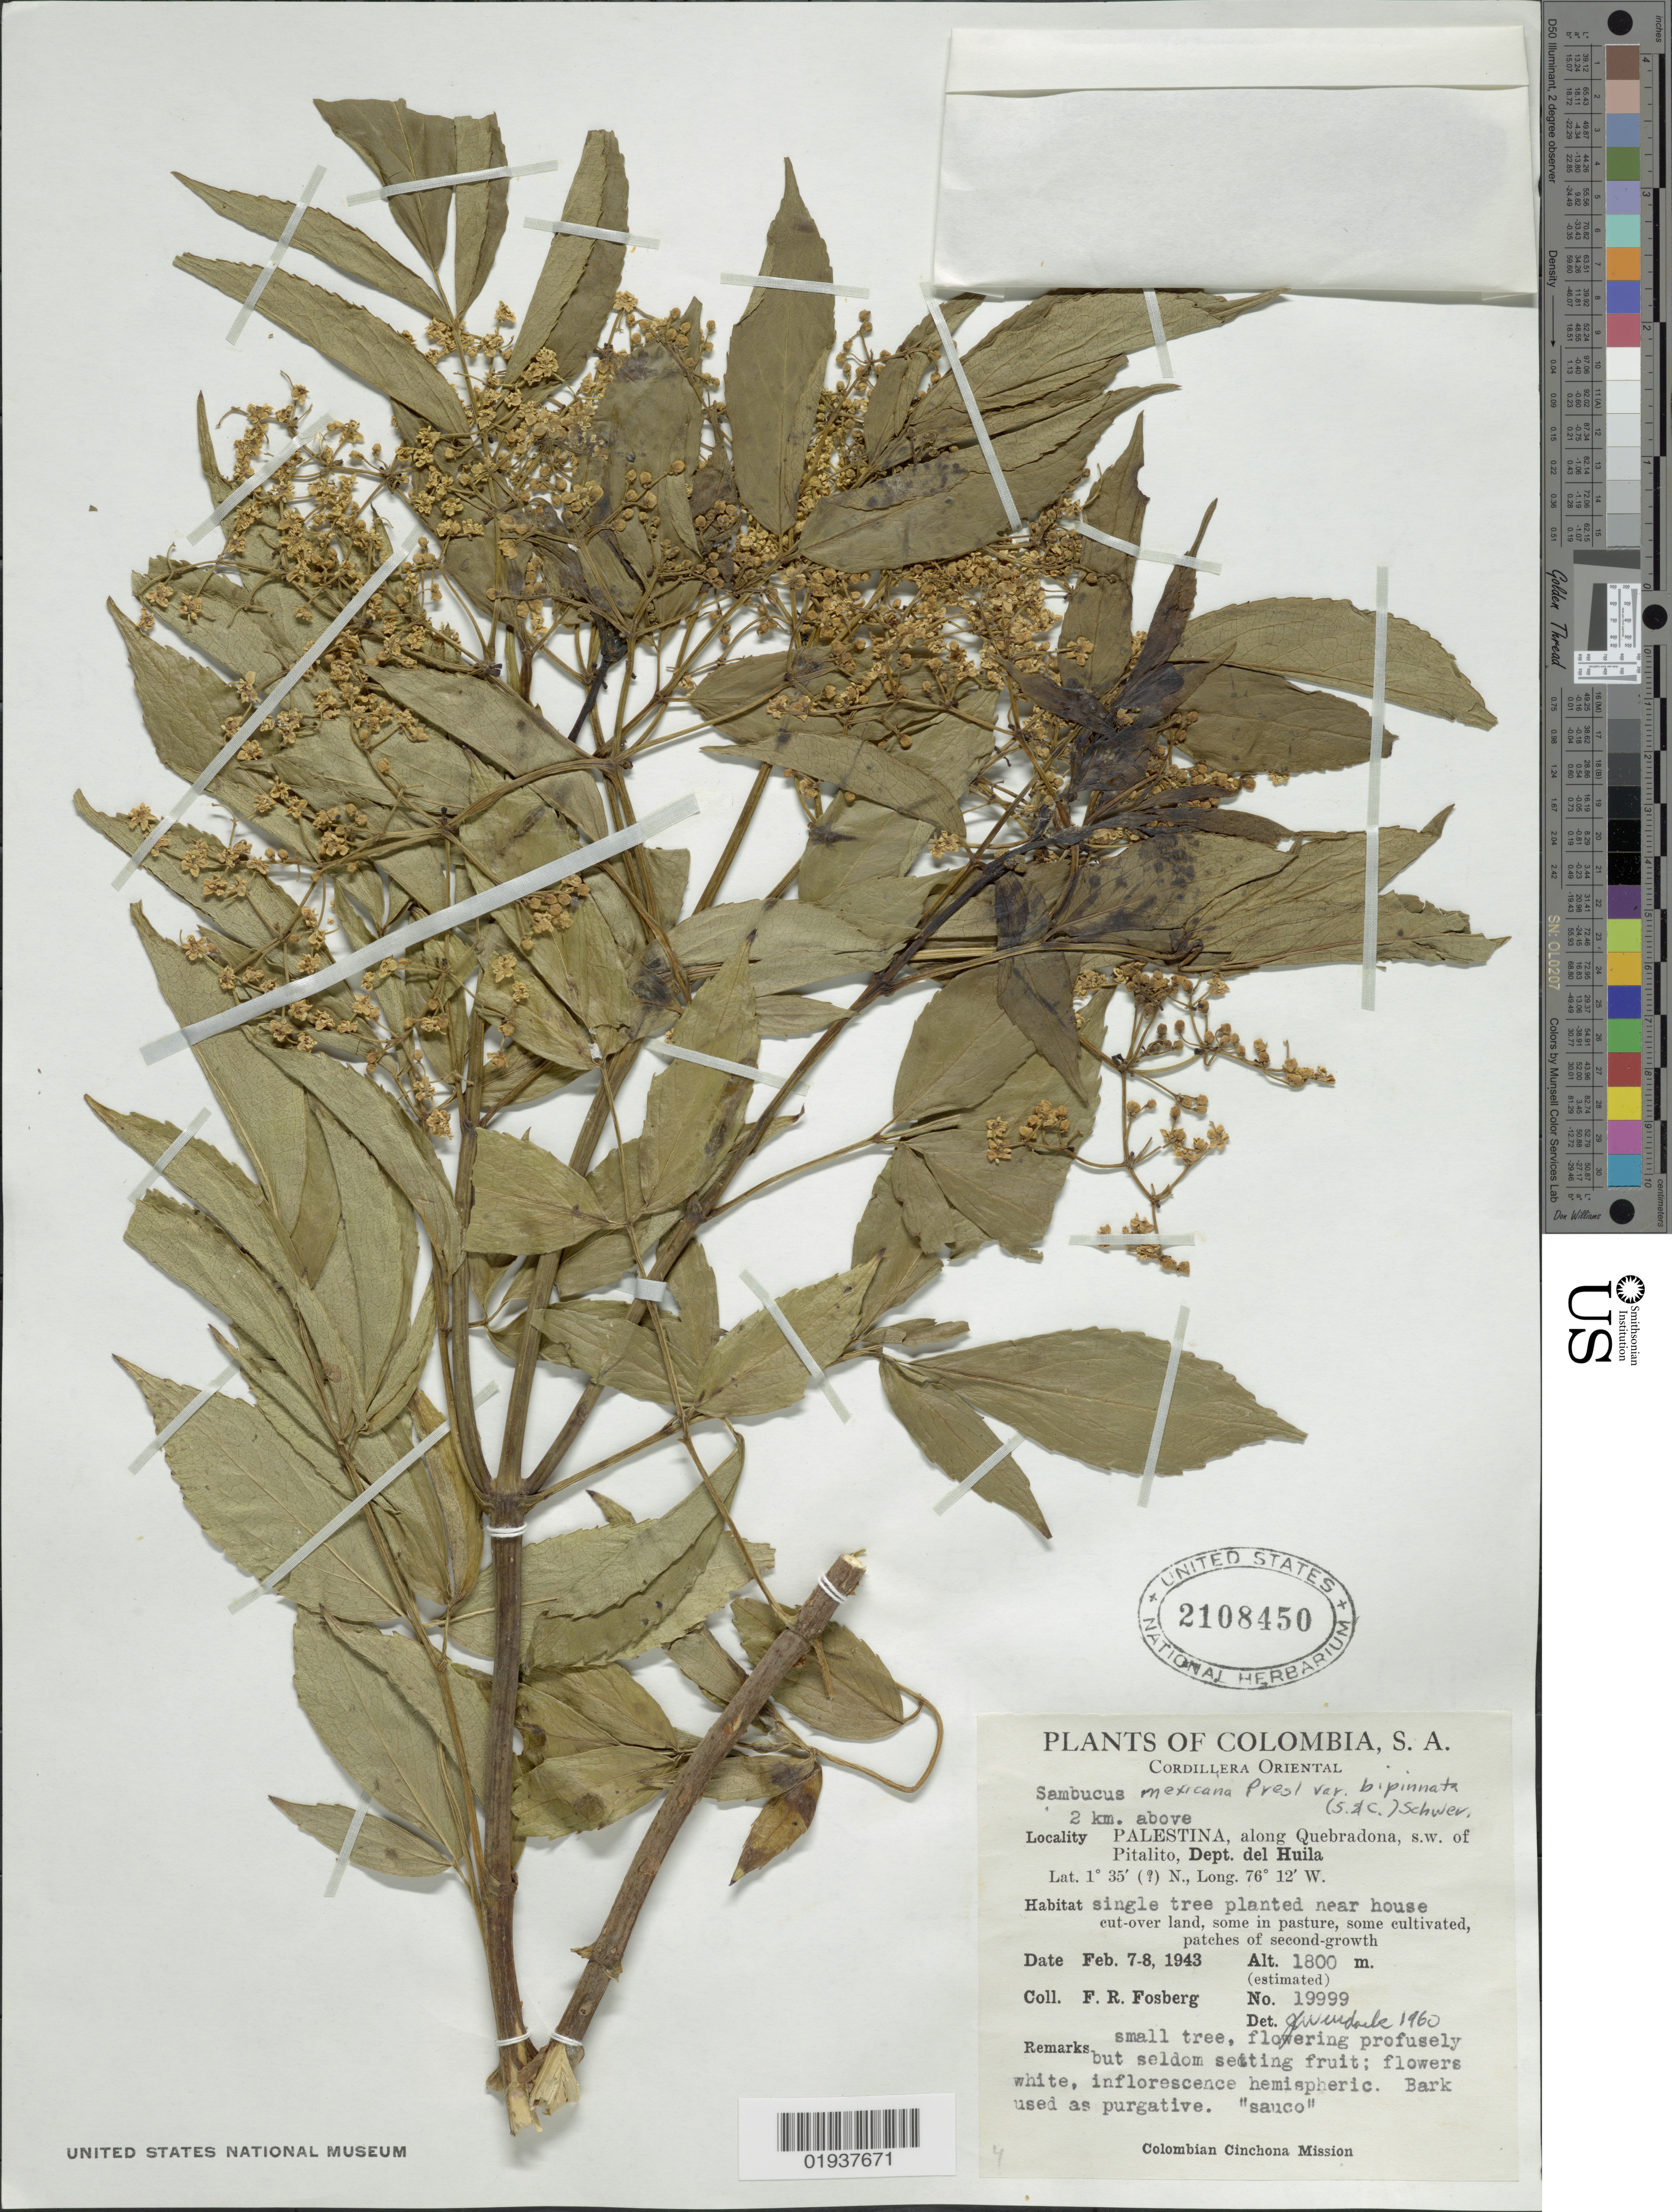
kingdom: Plantae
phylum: Tracheophyta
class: Magnoliopsida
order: Dipsacales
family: Viburnaceae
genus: Sambucus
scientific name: Sambucus canadensis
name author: L.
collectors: F. R. Fosberg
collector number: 19999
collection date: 1943-02-07/1943-02-08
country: Colombia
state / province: Huila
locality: Cordillera Oriental, 2 km. above Palestina, along Quebradona, s.w. of Pitalito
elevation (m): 1800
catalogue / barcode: US 2108450